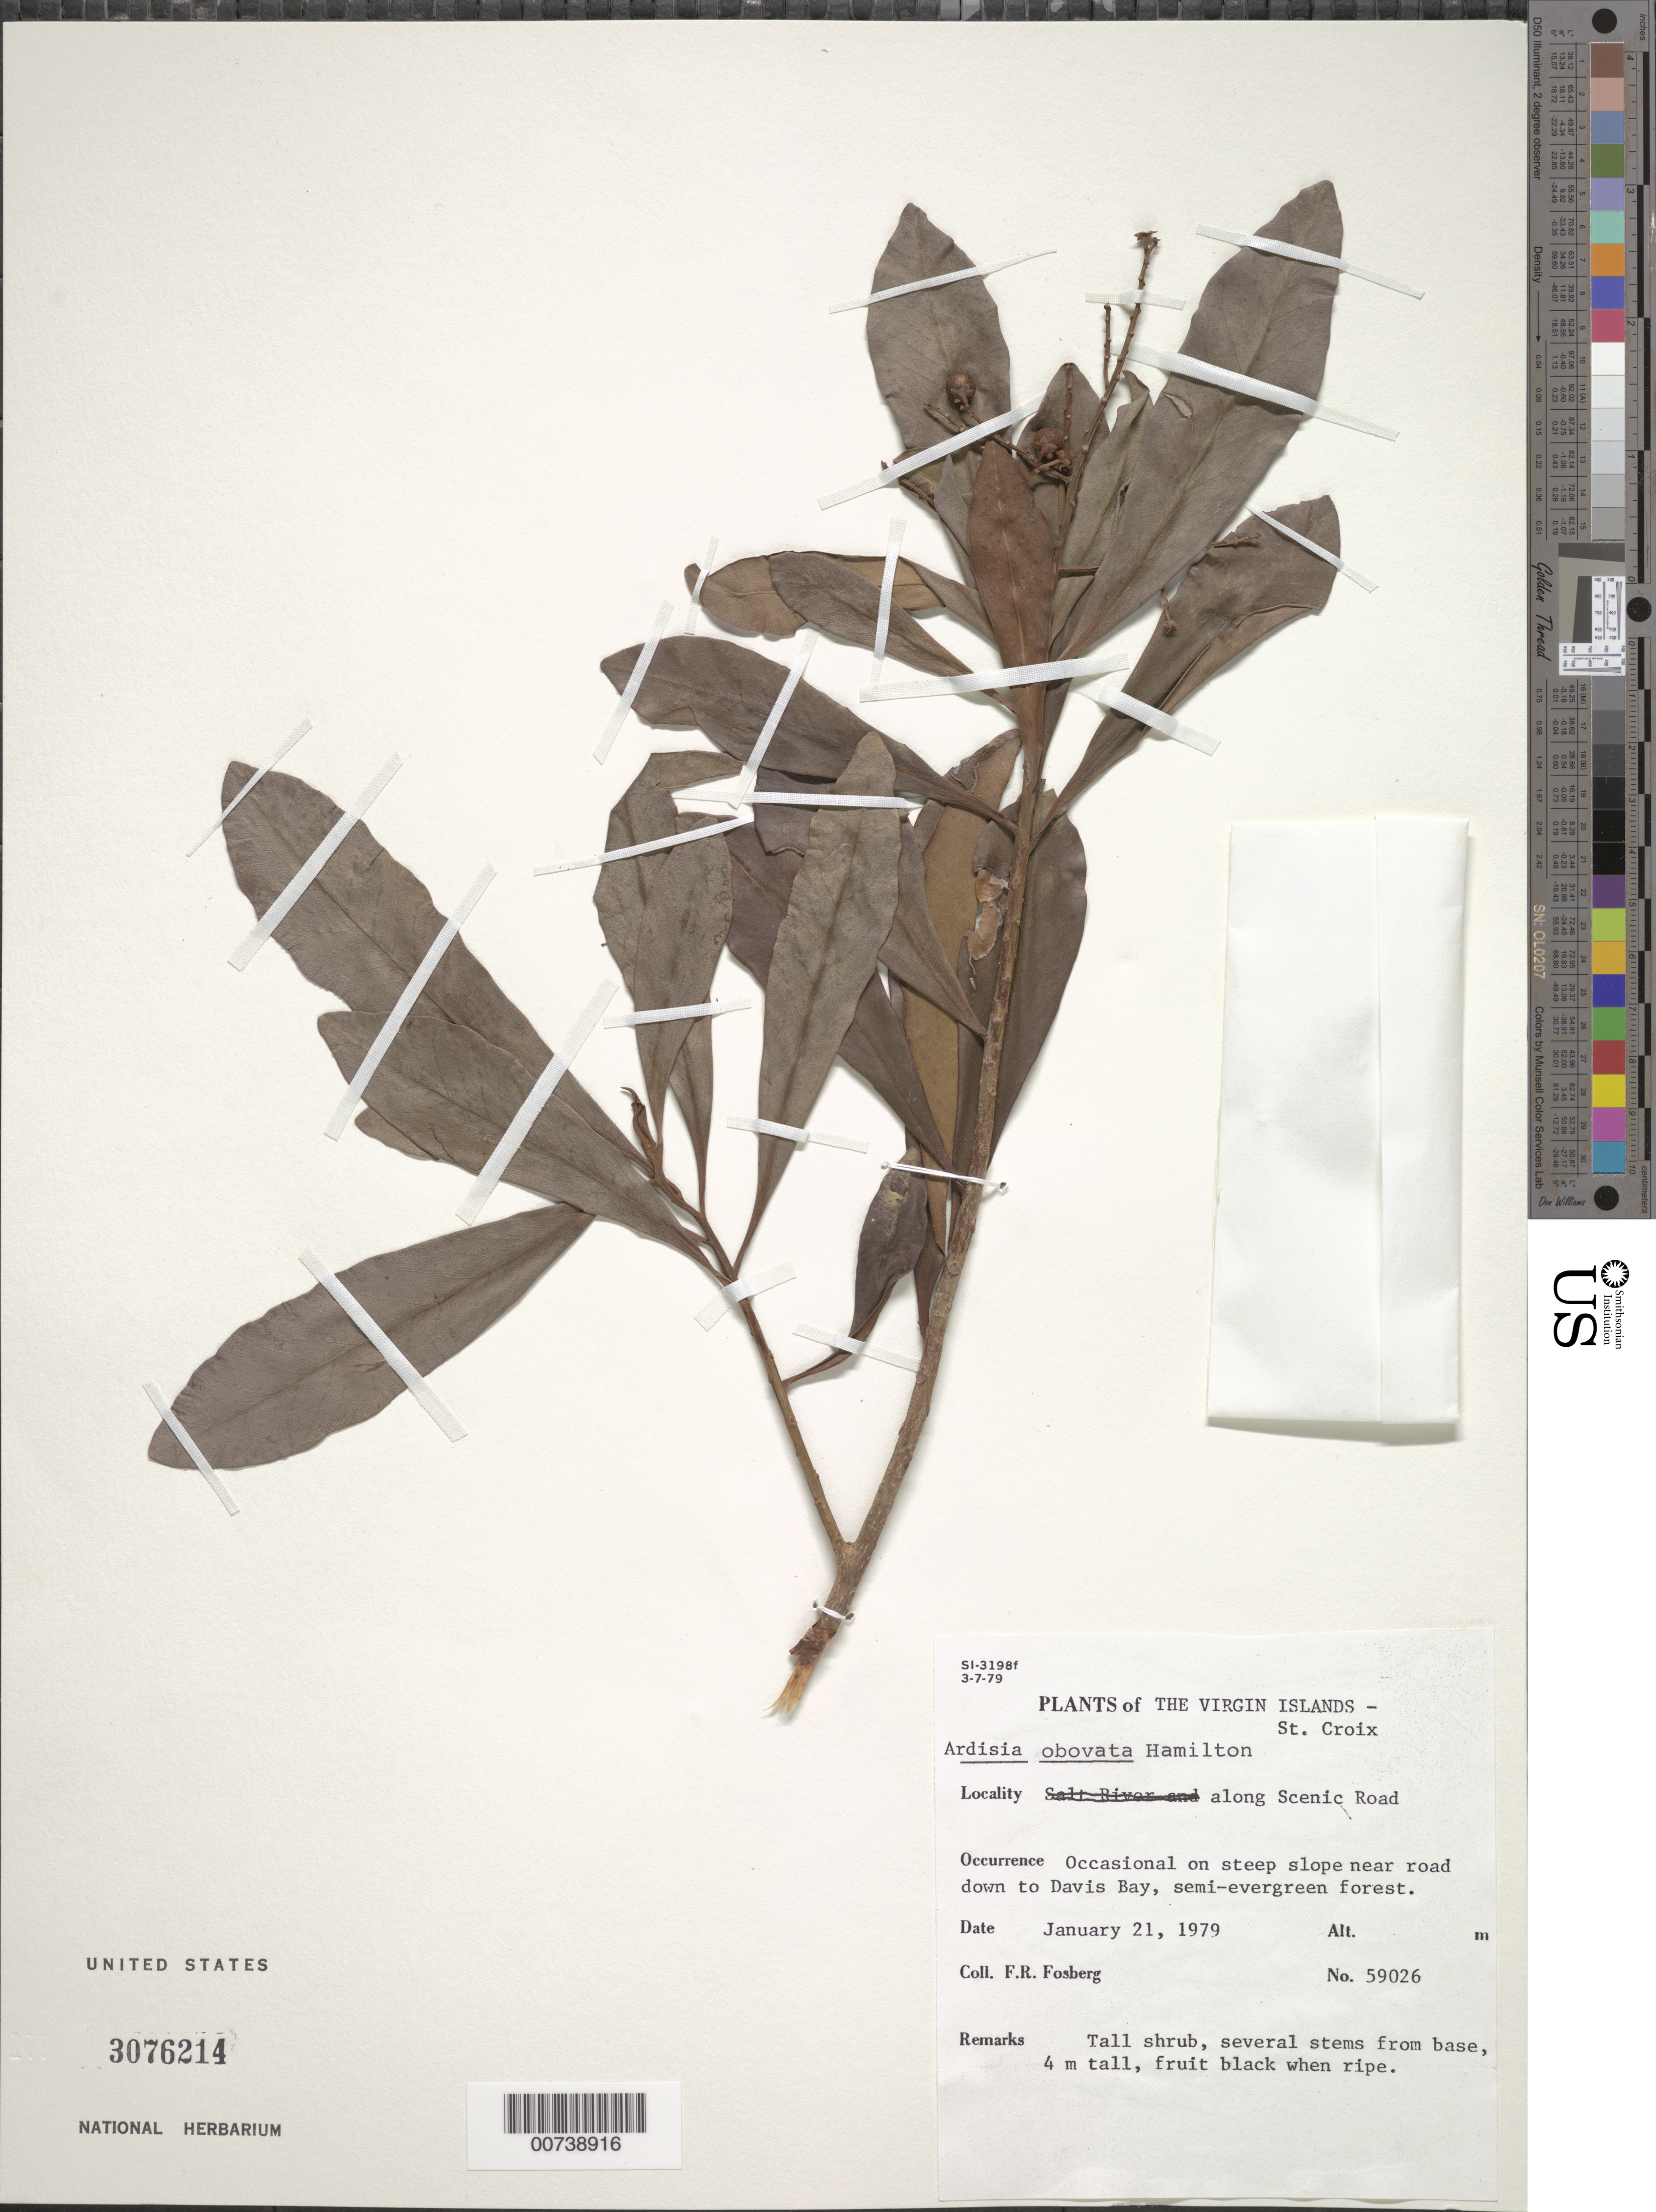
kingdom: Plantae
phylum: Tracheophyta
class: Magnoliopsida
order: Ericales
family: Primulaceae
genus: Ardisia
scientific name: Ardisia obovata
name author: Desv. ex Ham.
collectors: F. R. Fosberg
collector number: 59026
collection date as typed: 21 Jan 1979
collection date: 1979-01-21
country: U.S. Virgin Islands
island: St. Croix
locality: Along Scenic Road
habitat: Occasional on steep slope near road down to Davis Bay, semi-evergreen forest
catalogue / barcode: US 3076214